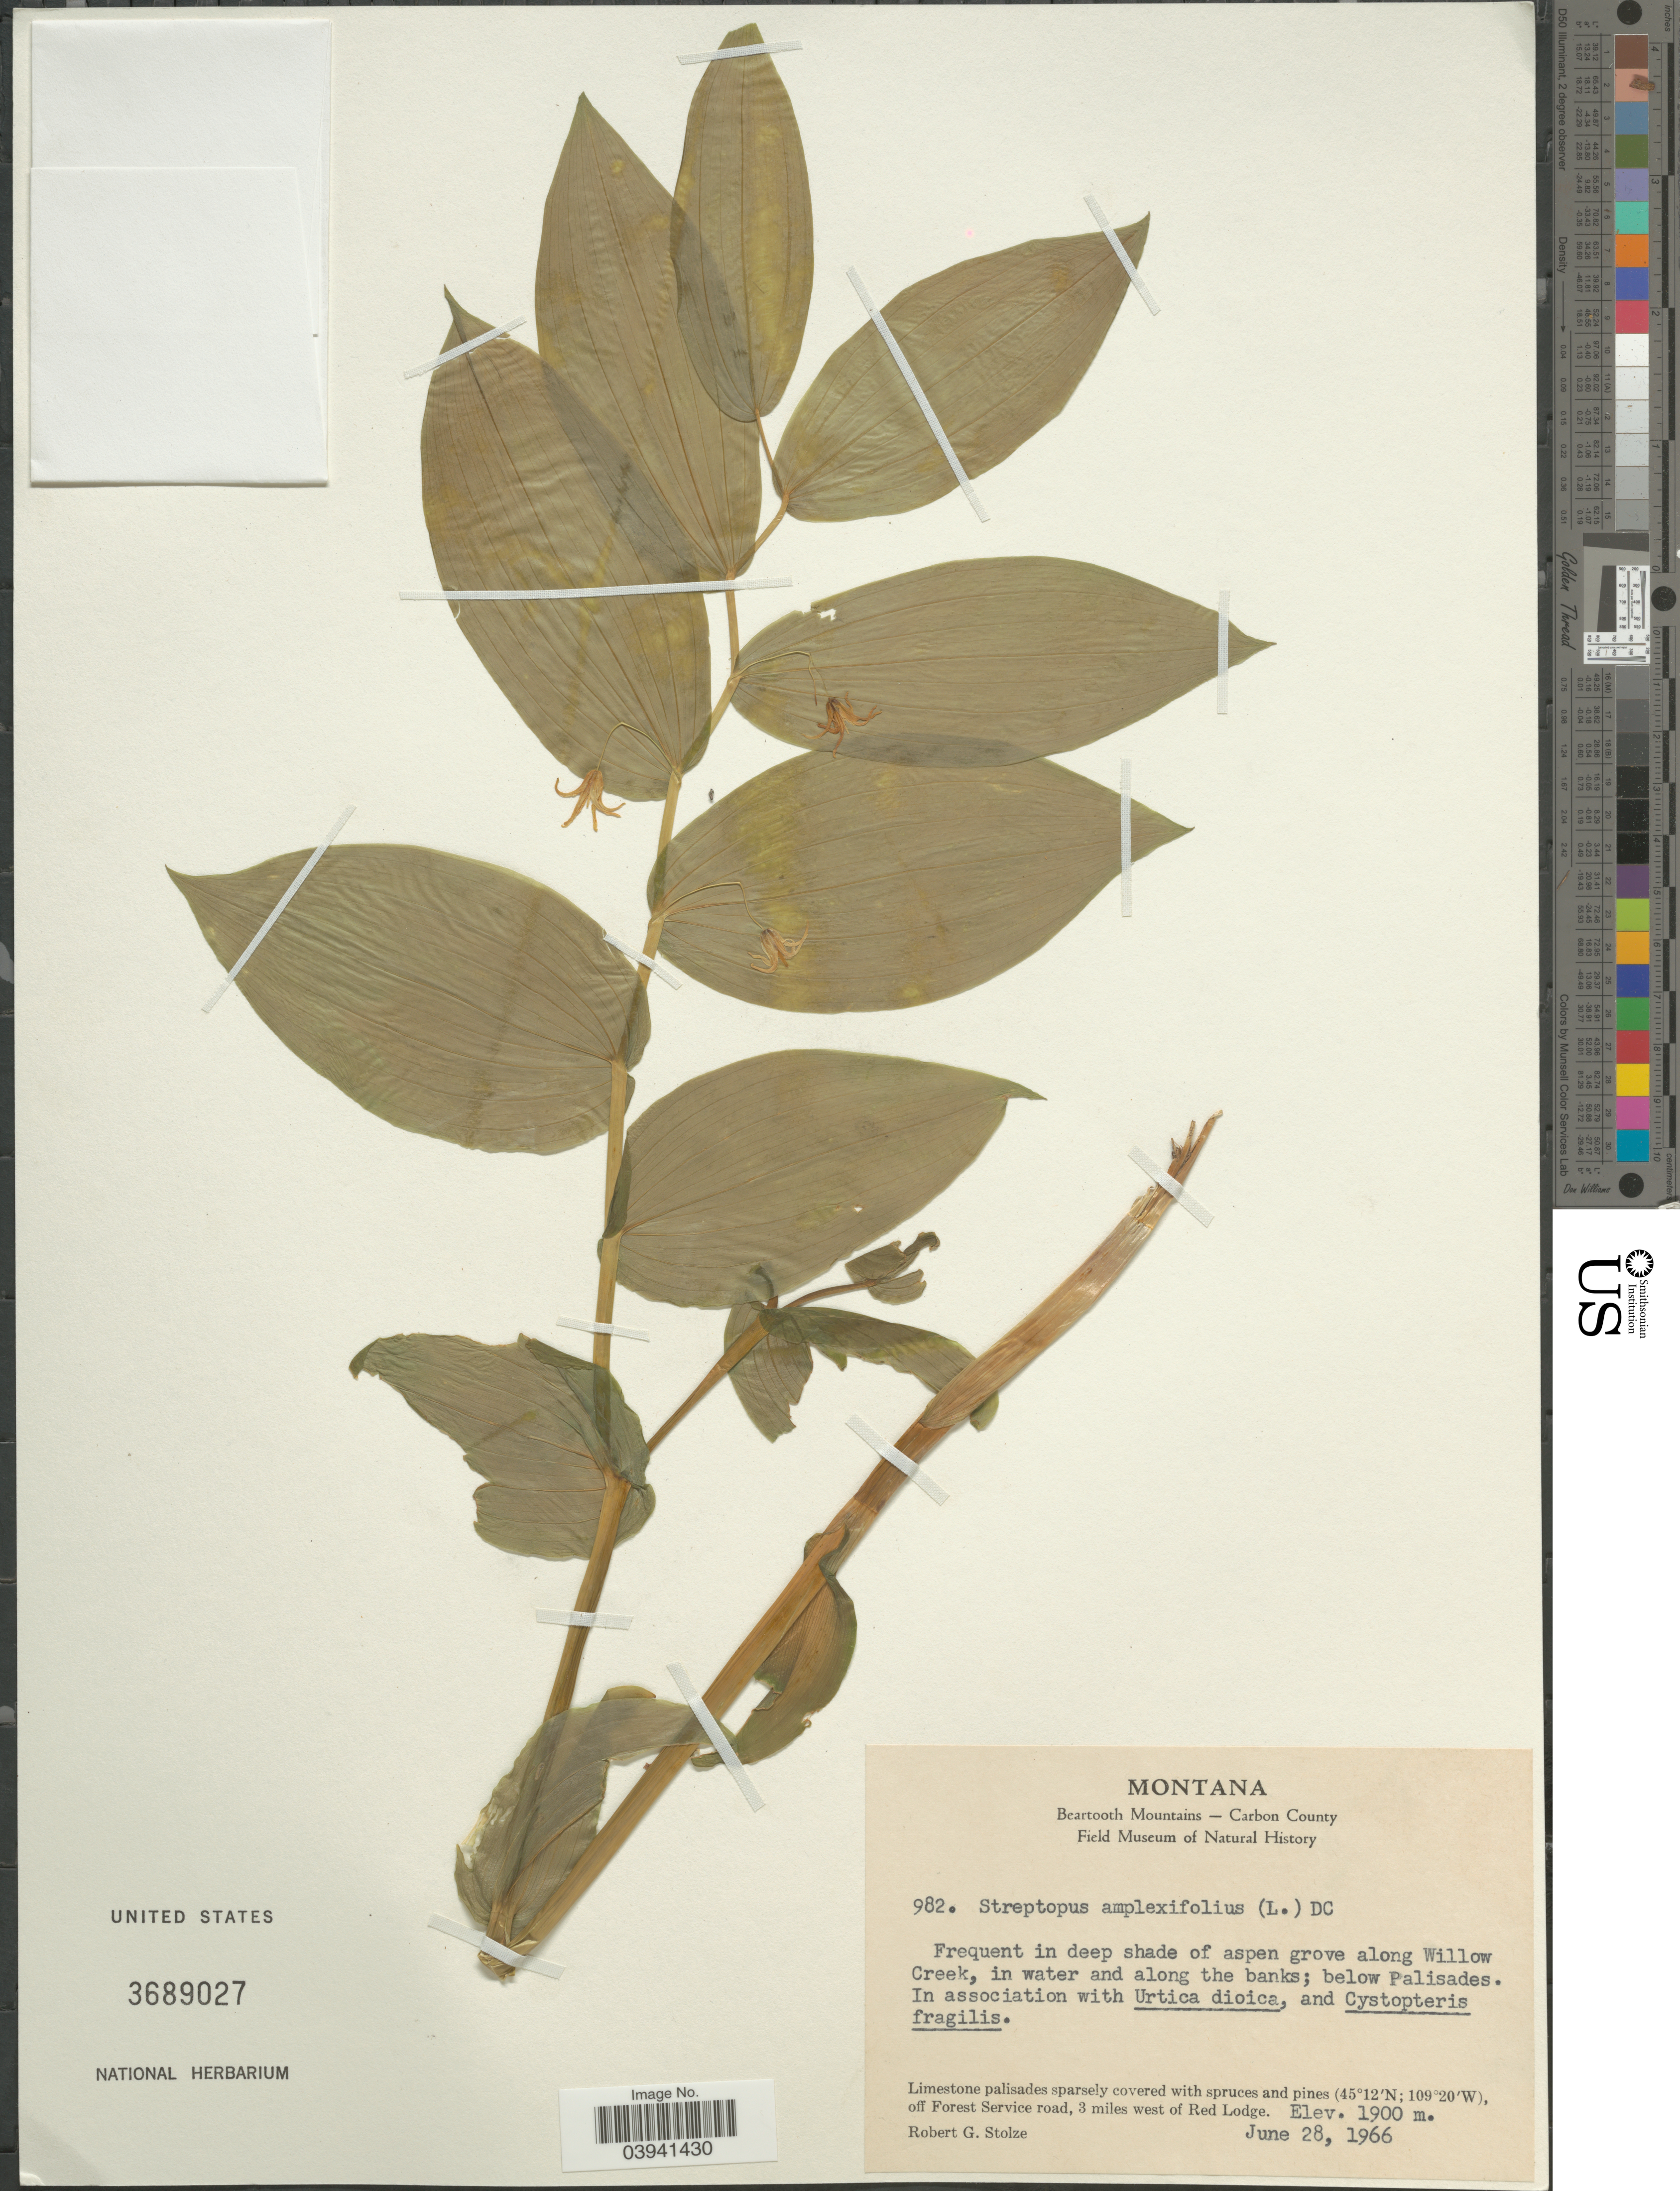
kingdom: Plantae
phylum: Tracheophyta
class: Liliopsida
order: Liliales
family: Liliaceae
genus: Streptopus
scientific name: Streptopus amplexifolius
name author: (L.) DC.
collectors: R. G. Stolze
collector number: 982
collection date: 1966-06-28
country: United States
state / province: Montana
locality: Beartooth Mountains- Carbon County. In deep shade of aspen grove along Willow Creek, in water and along the banks; below Palisades. Off Forest Service road, 3 miles west of Red Lodge.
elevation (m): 1900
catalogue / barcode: US 3689027